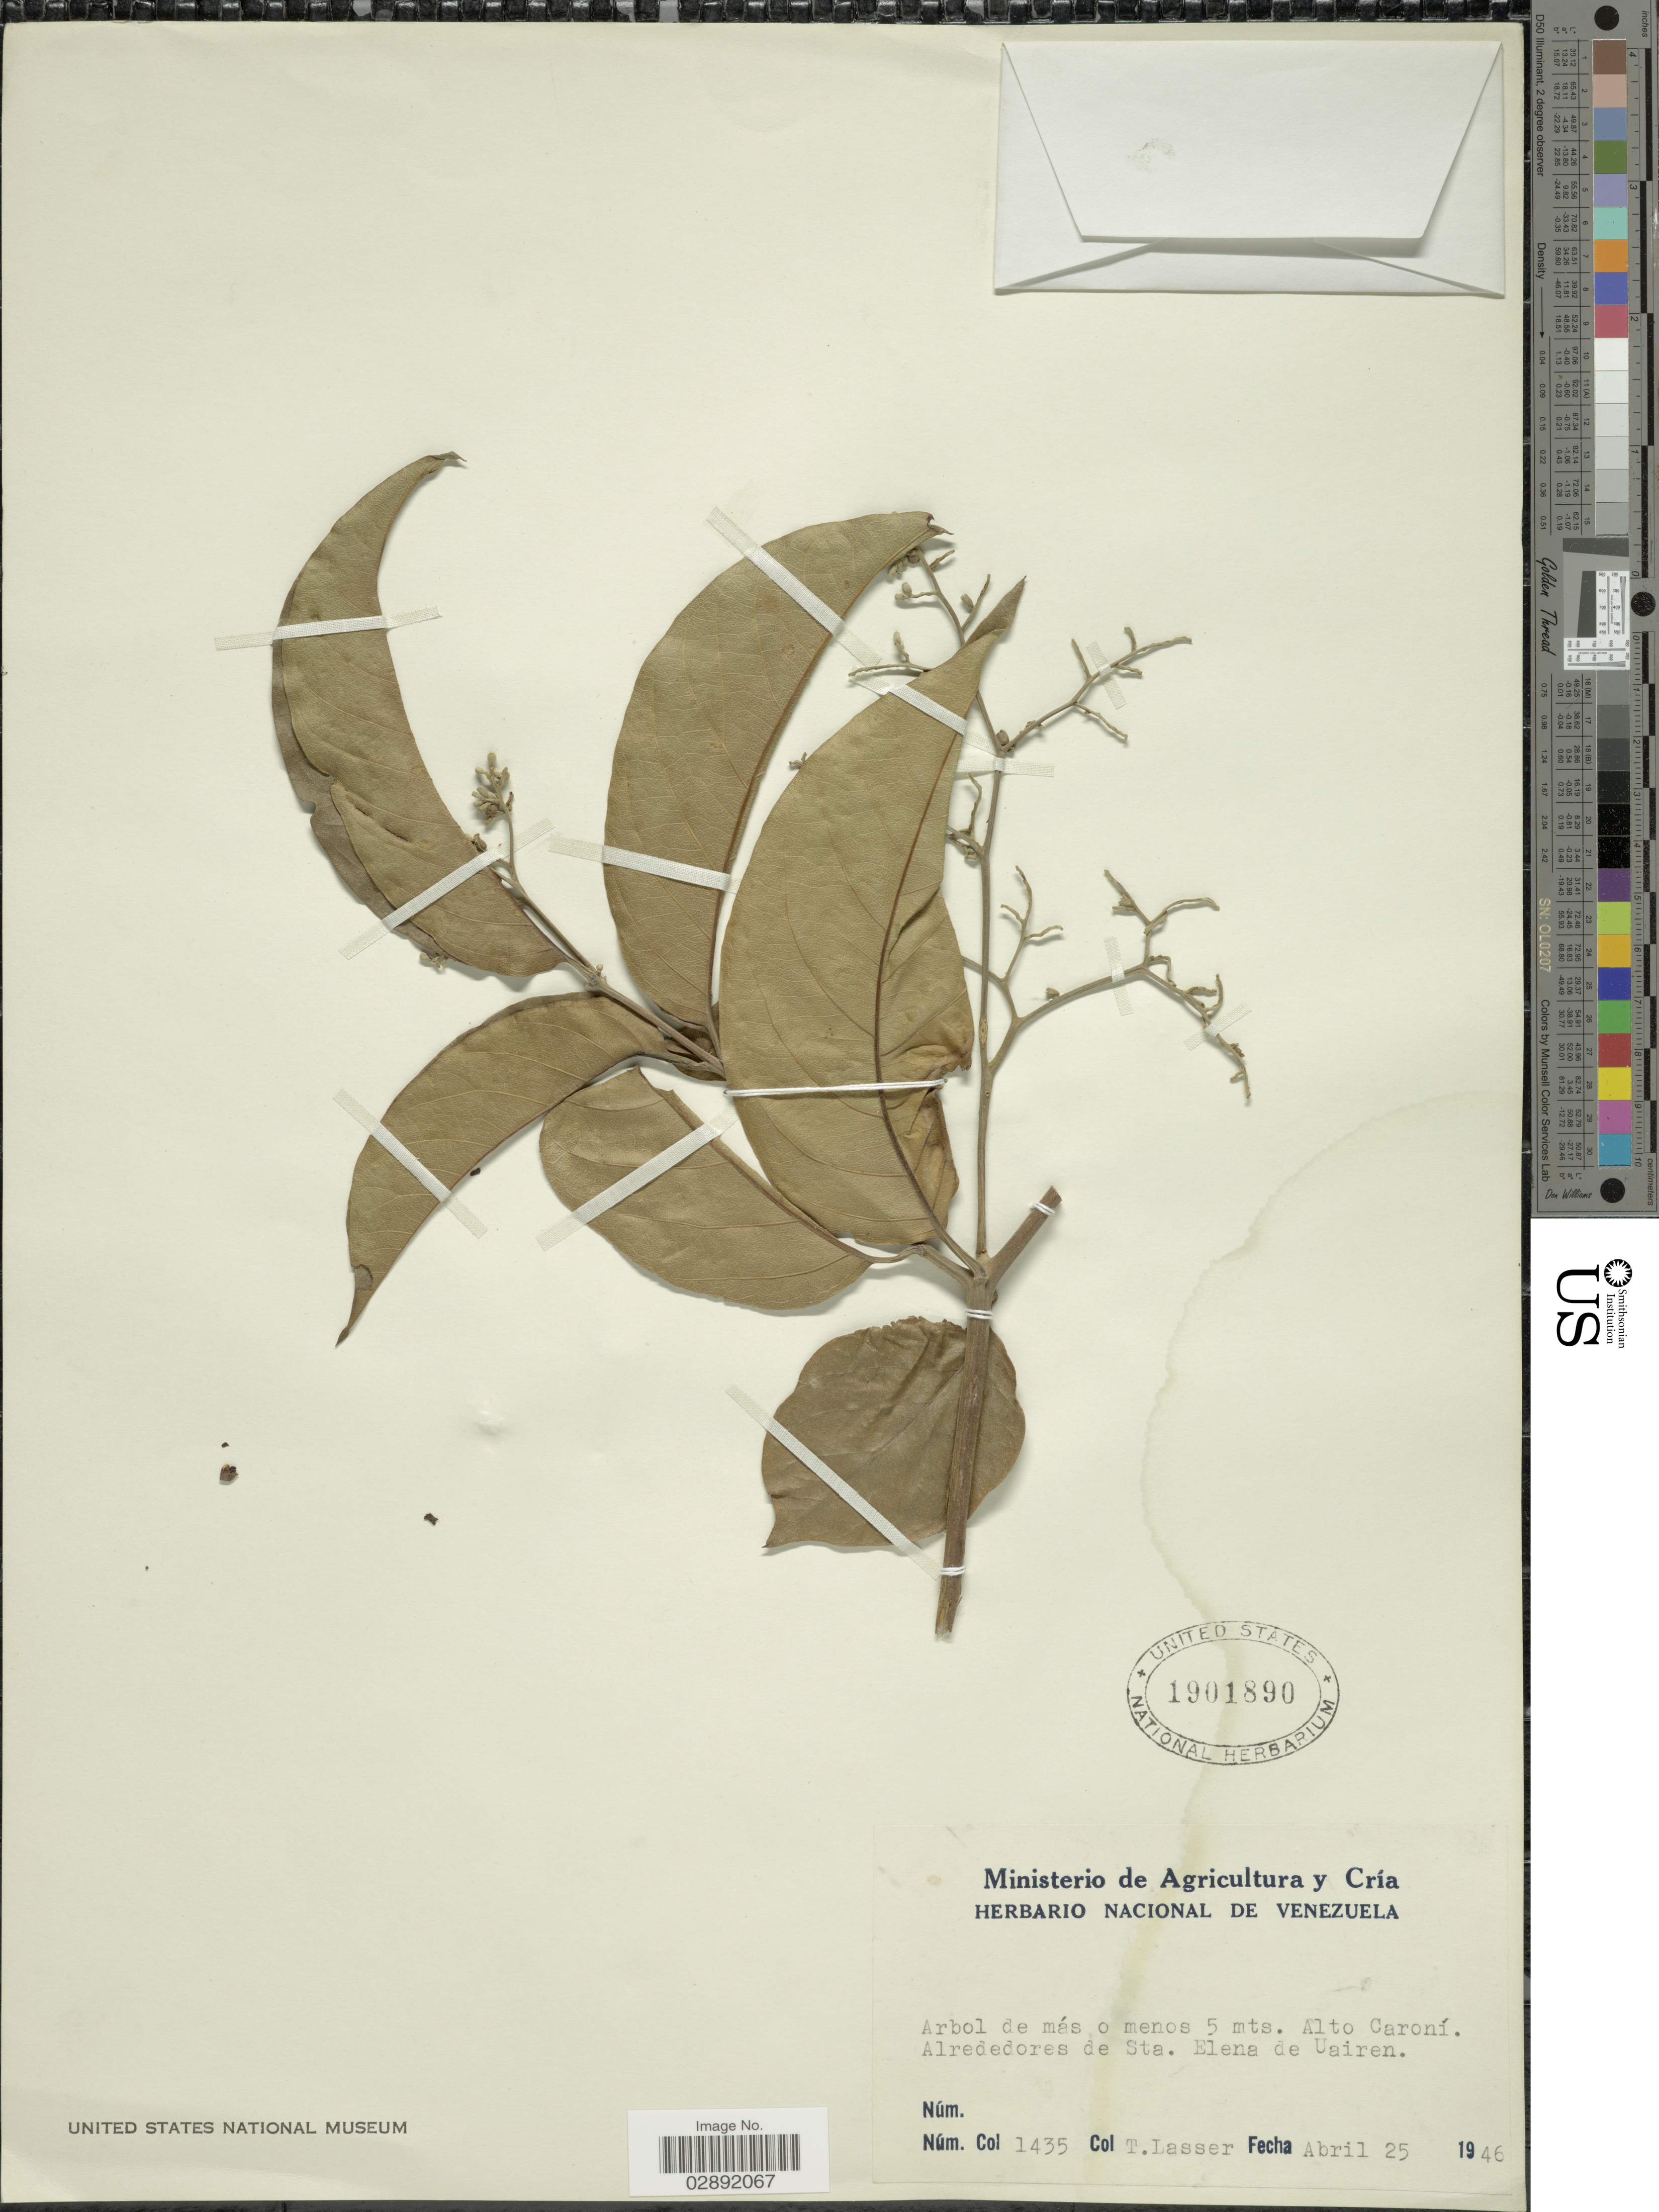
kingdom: Plantae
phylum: Tracheophyta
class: Magnoliopsida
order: Boraginales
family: Cordiaceae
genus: Cordia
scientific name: Cordia sp.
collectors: T. Lasser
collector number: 1435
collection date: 1946-04-25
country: Venezuela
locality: Alto Caroní. Alrededores de Sta. Elena de Uairen.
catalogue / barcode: US 1901890